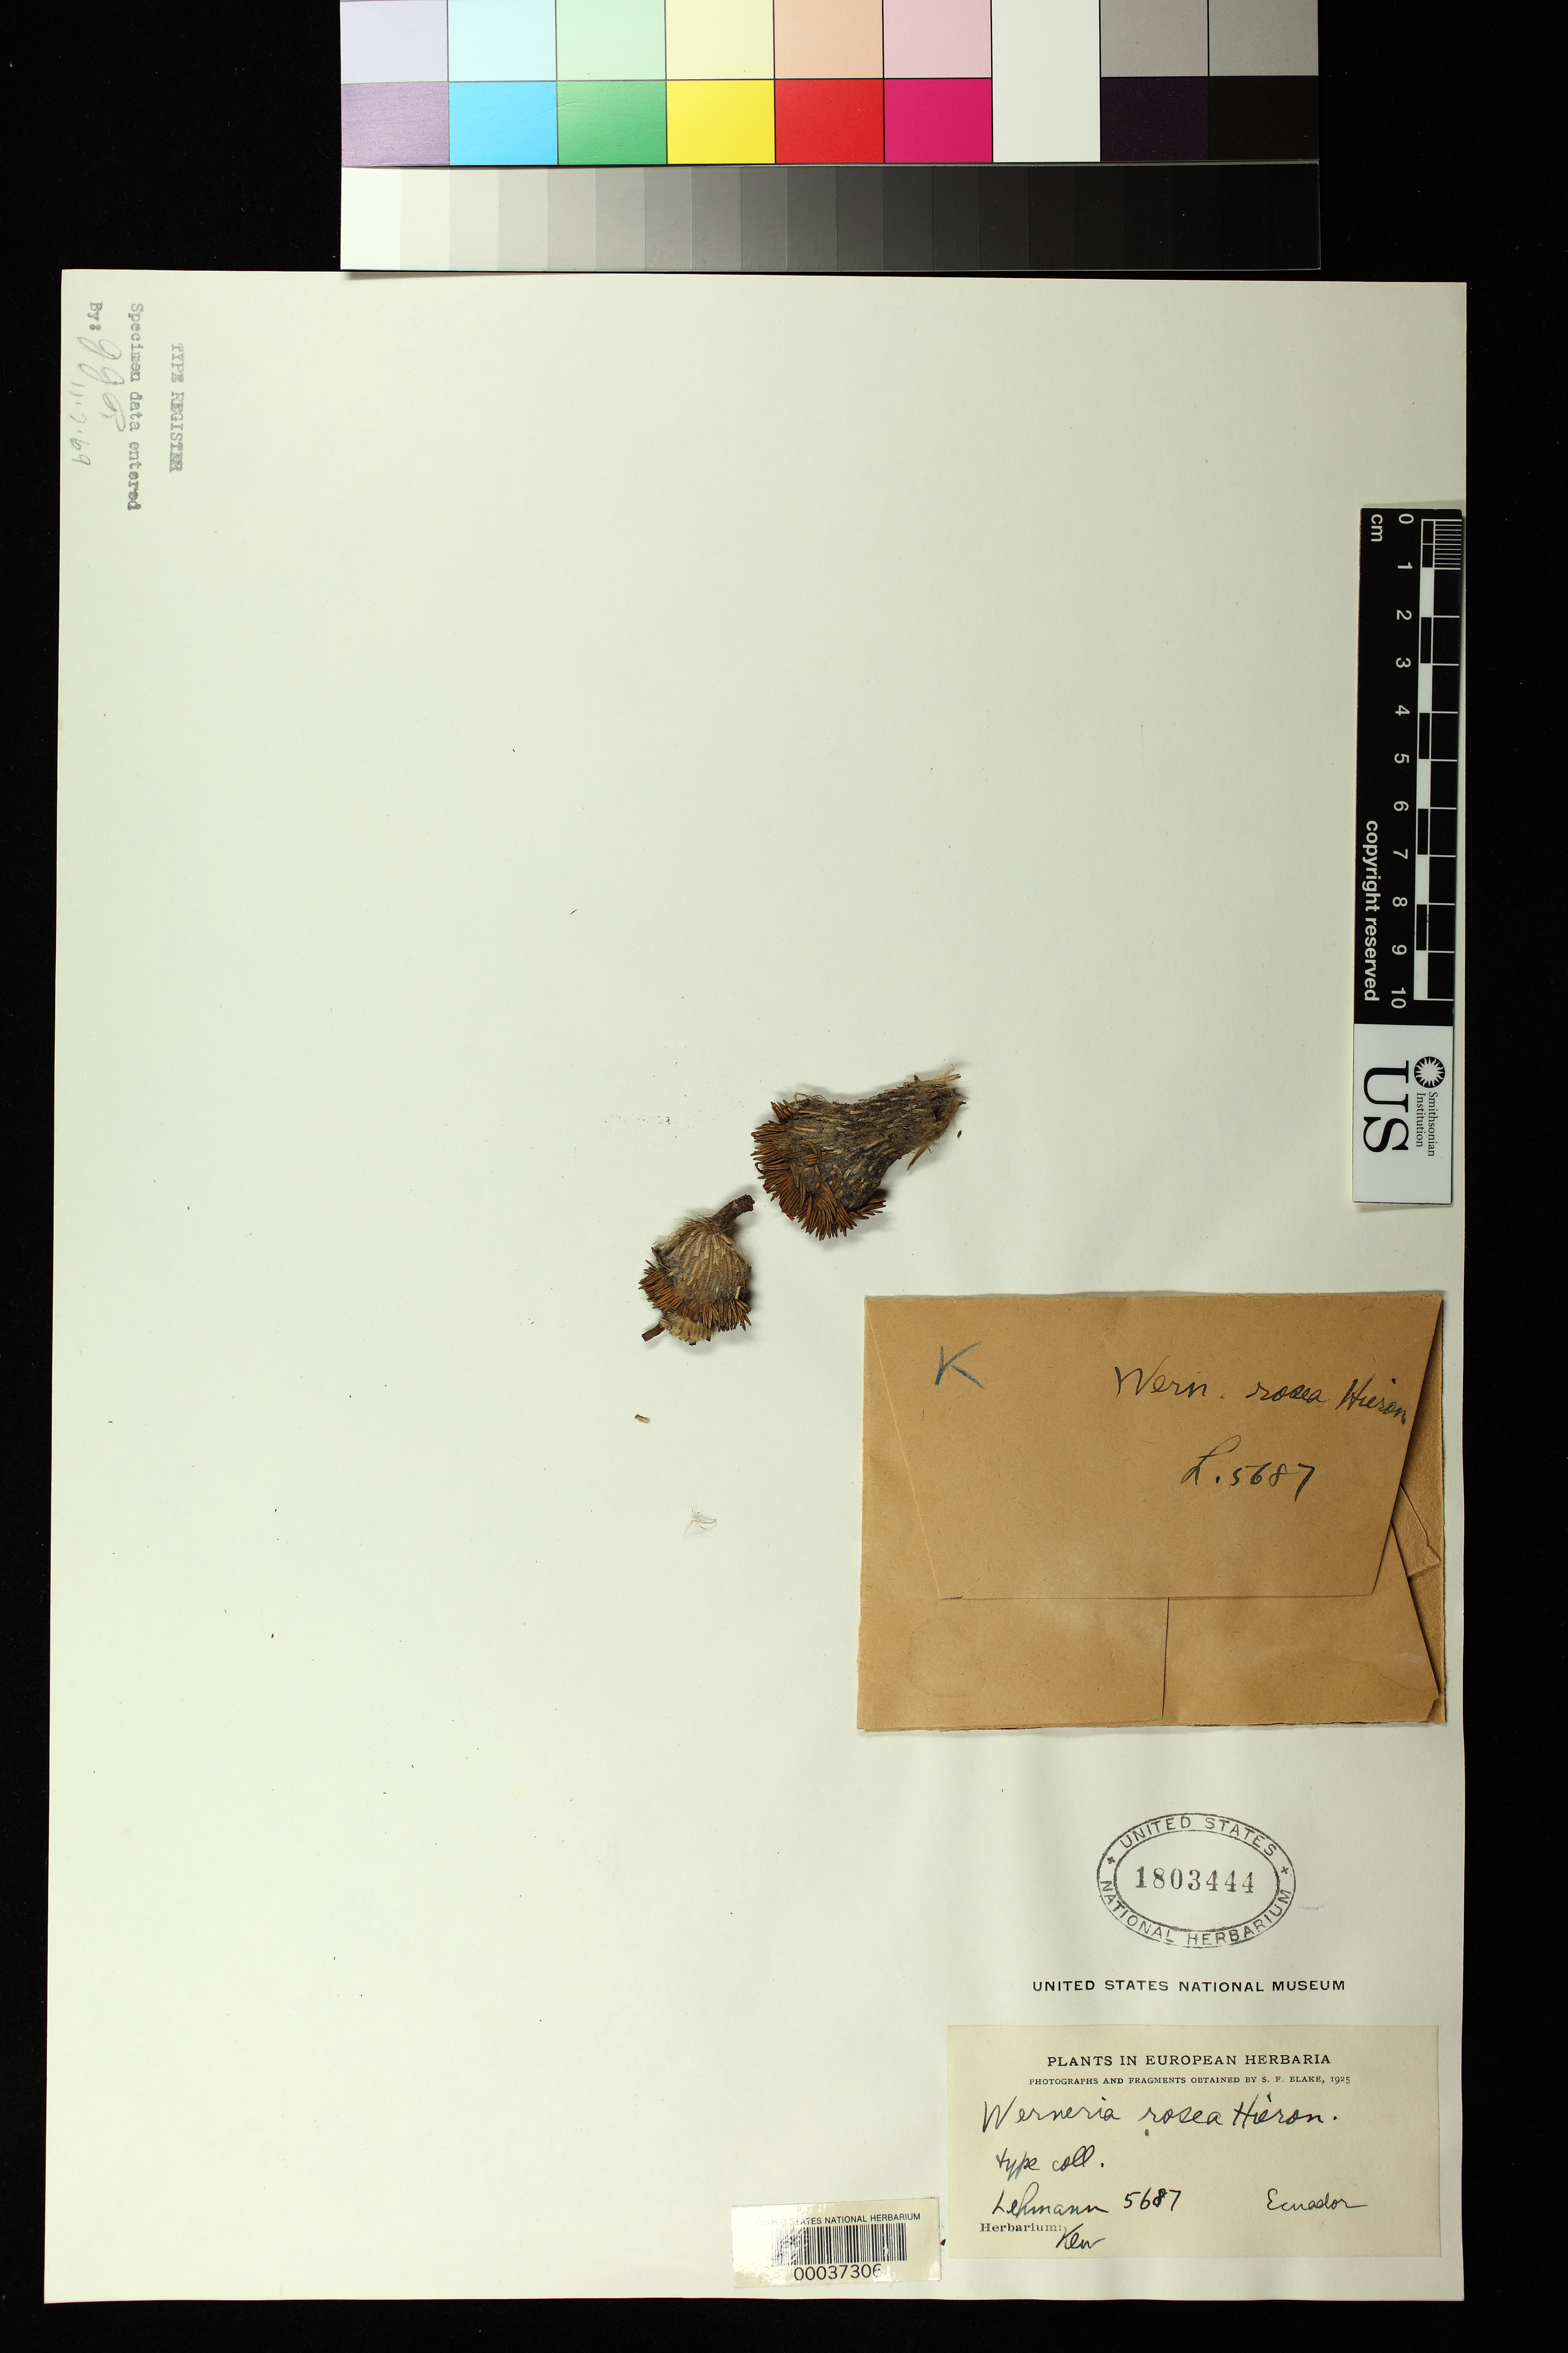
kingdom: Plantae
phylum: Tracheophyta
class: Magnoliopsida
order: Asterales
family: Asteraceae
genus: Werneria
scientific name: Werneria rosea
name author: Hieron.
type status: Isotype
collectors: F. C. Lehmann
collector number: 5687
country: Ecuador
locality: Páramo de Cajas in Andibus.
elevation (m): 3800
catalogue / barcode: US 1803444